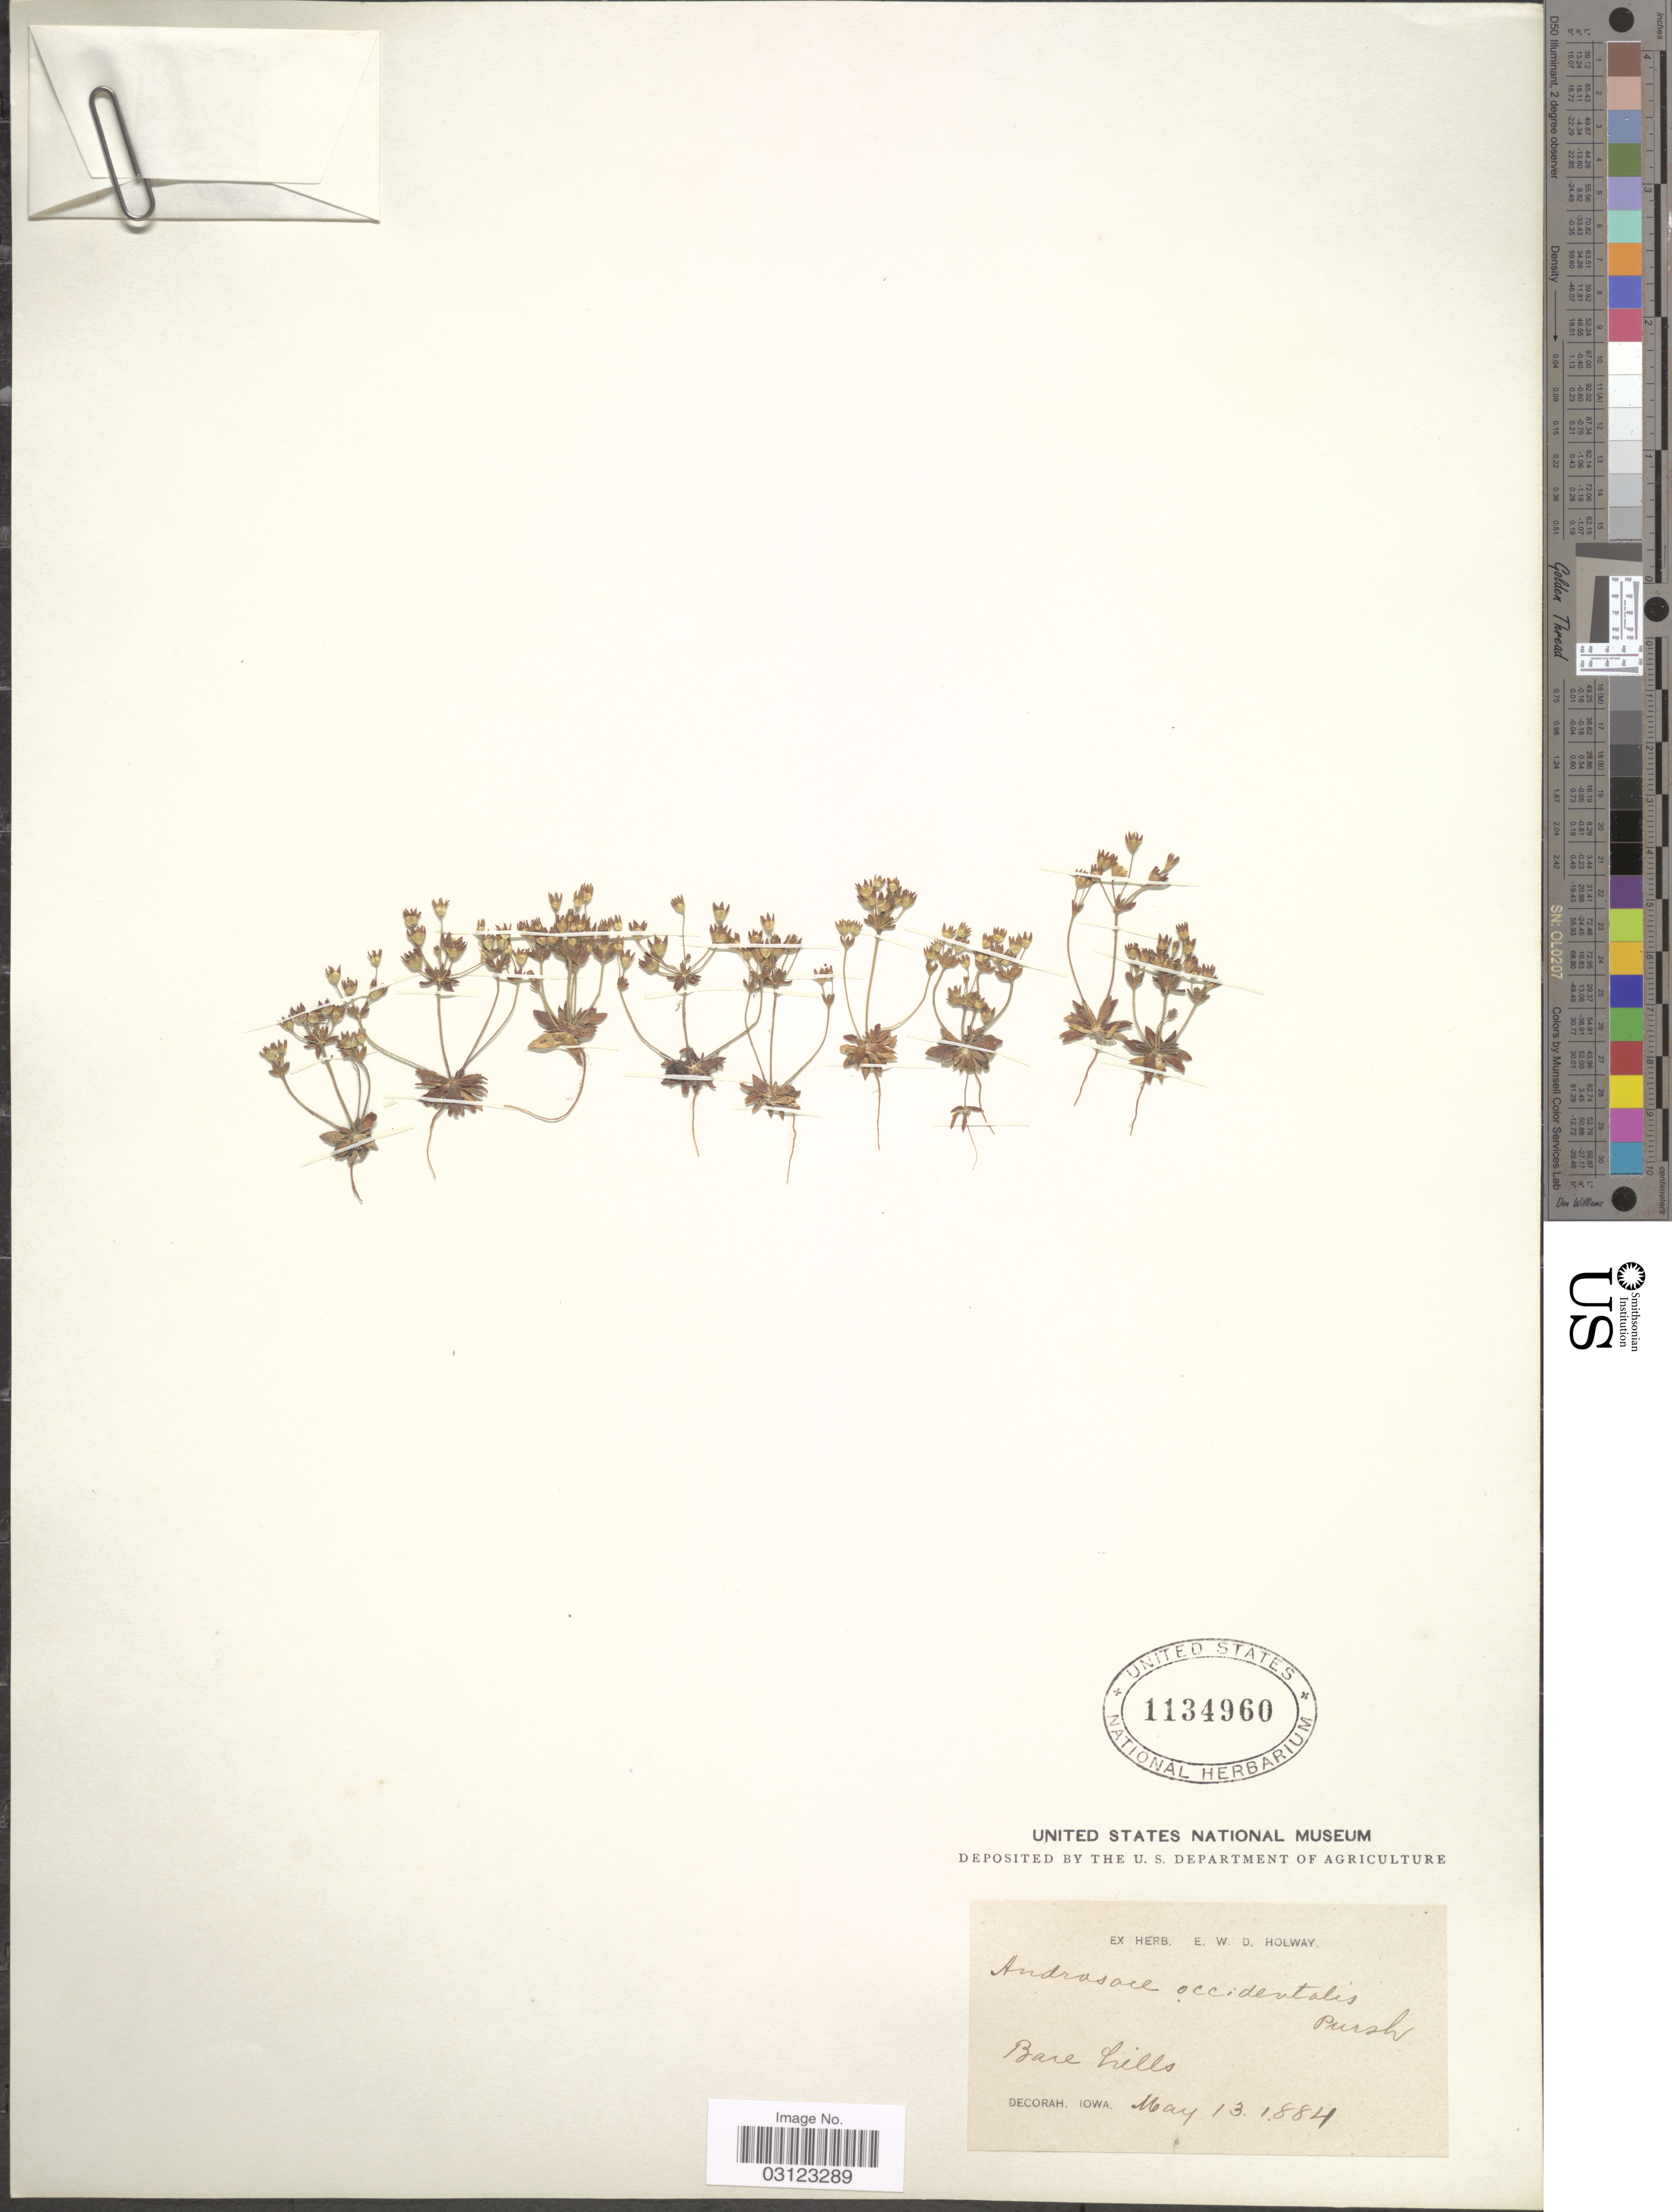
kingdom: Plantae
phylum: Tracheophyta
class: Magnoliopsida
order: Ericales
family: Primulaceae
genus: Androsace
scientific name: Androsace occidentalis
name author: (Pursh) Pursh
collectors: ex herb. E.W.D. Holway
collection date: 1884-05-13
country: United States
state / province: Iowa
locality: Bare hills. Decorah.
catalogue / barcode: US 1134960